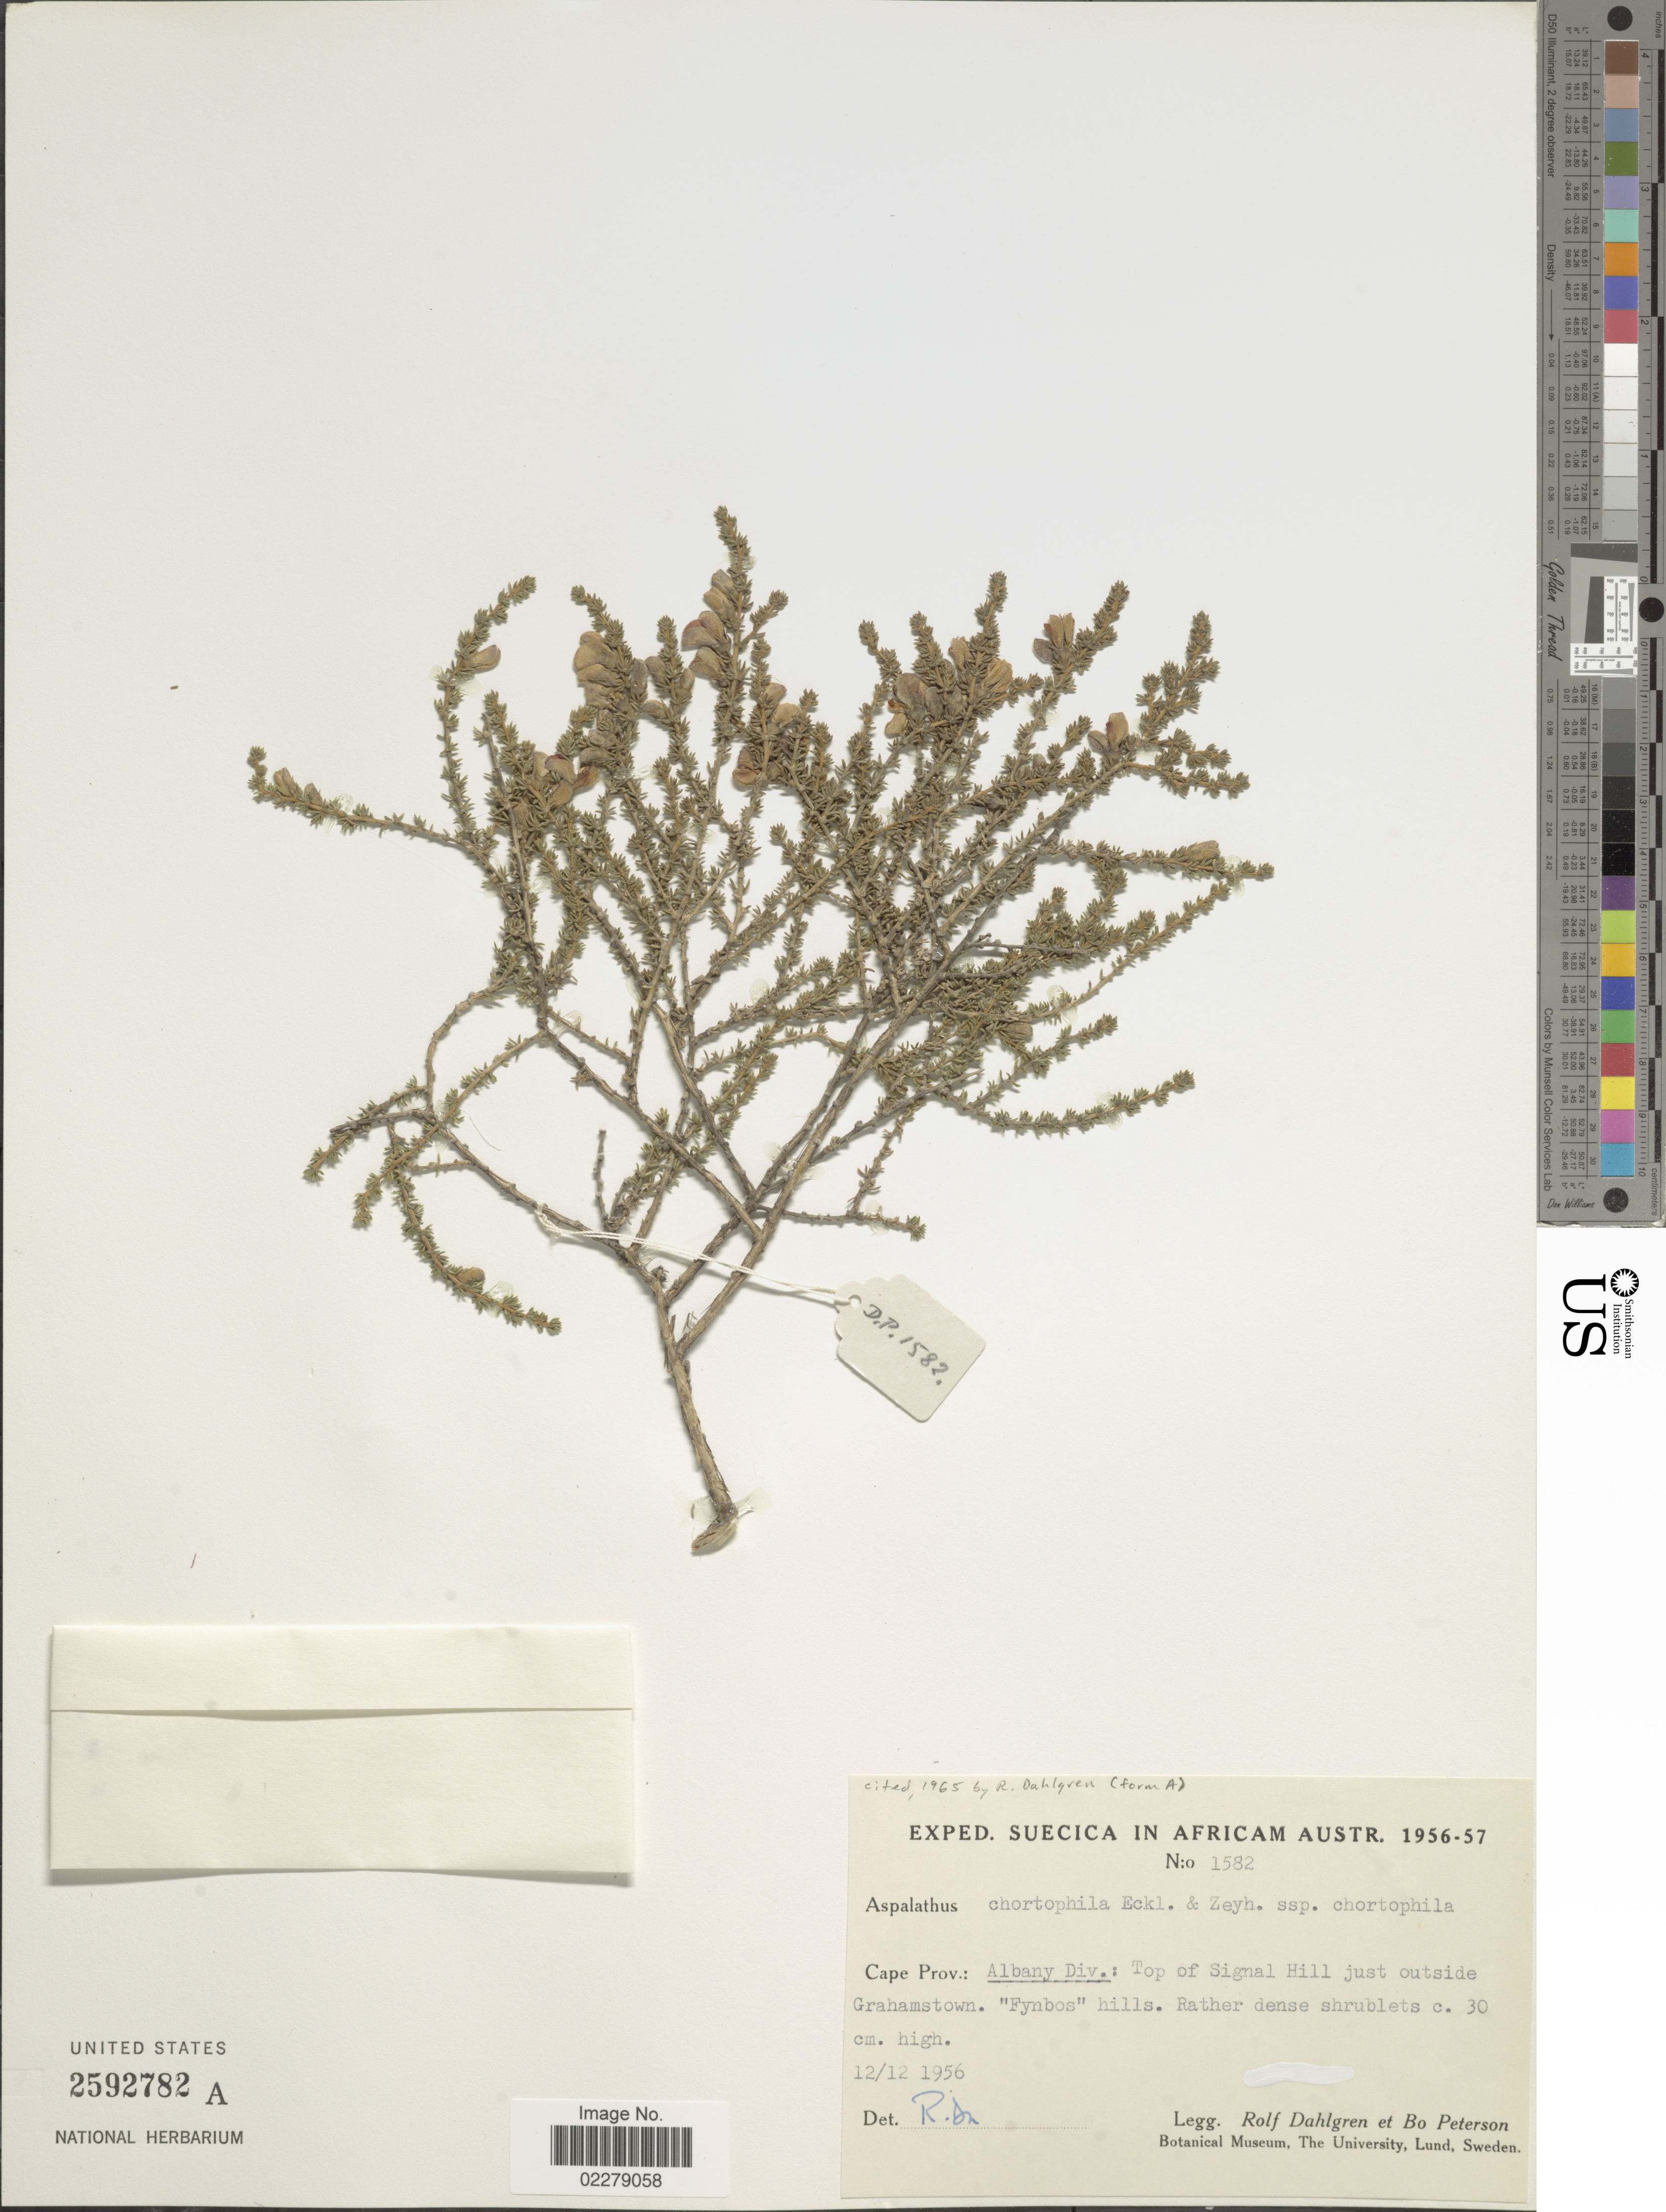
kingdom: Plantae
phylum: Tracheophyta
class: Magnoliopsida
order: Fabales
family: Fabaceae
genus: Aspalathus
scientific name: Aspalathus chortophila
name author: Eckl. & Zeyh.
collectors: R. Dahlgren & B. H. Peterson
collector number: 1582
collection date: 1956-12-12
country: South Africa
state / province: Eastern Cape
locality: Albany Div.: Top of Signal Hill just outside Grahamstown. "Fynbos" hills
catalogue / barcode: US 2592782A